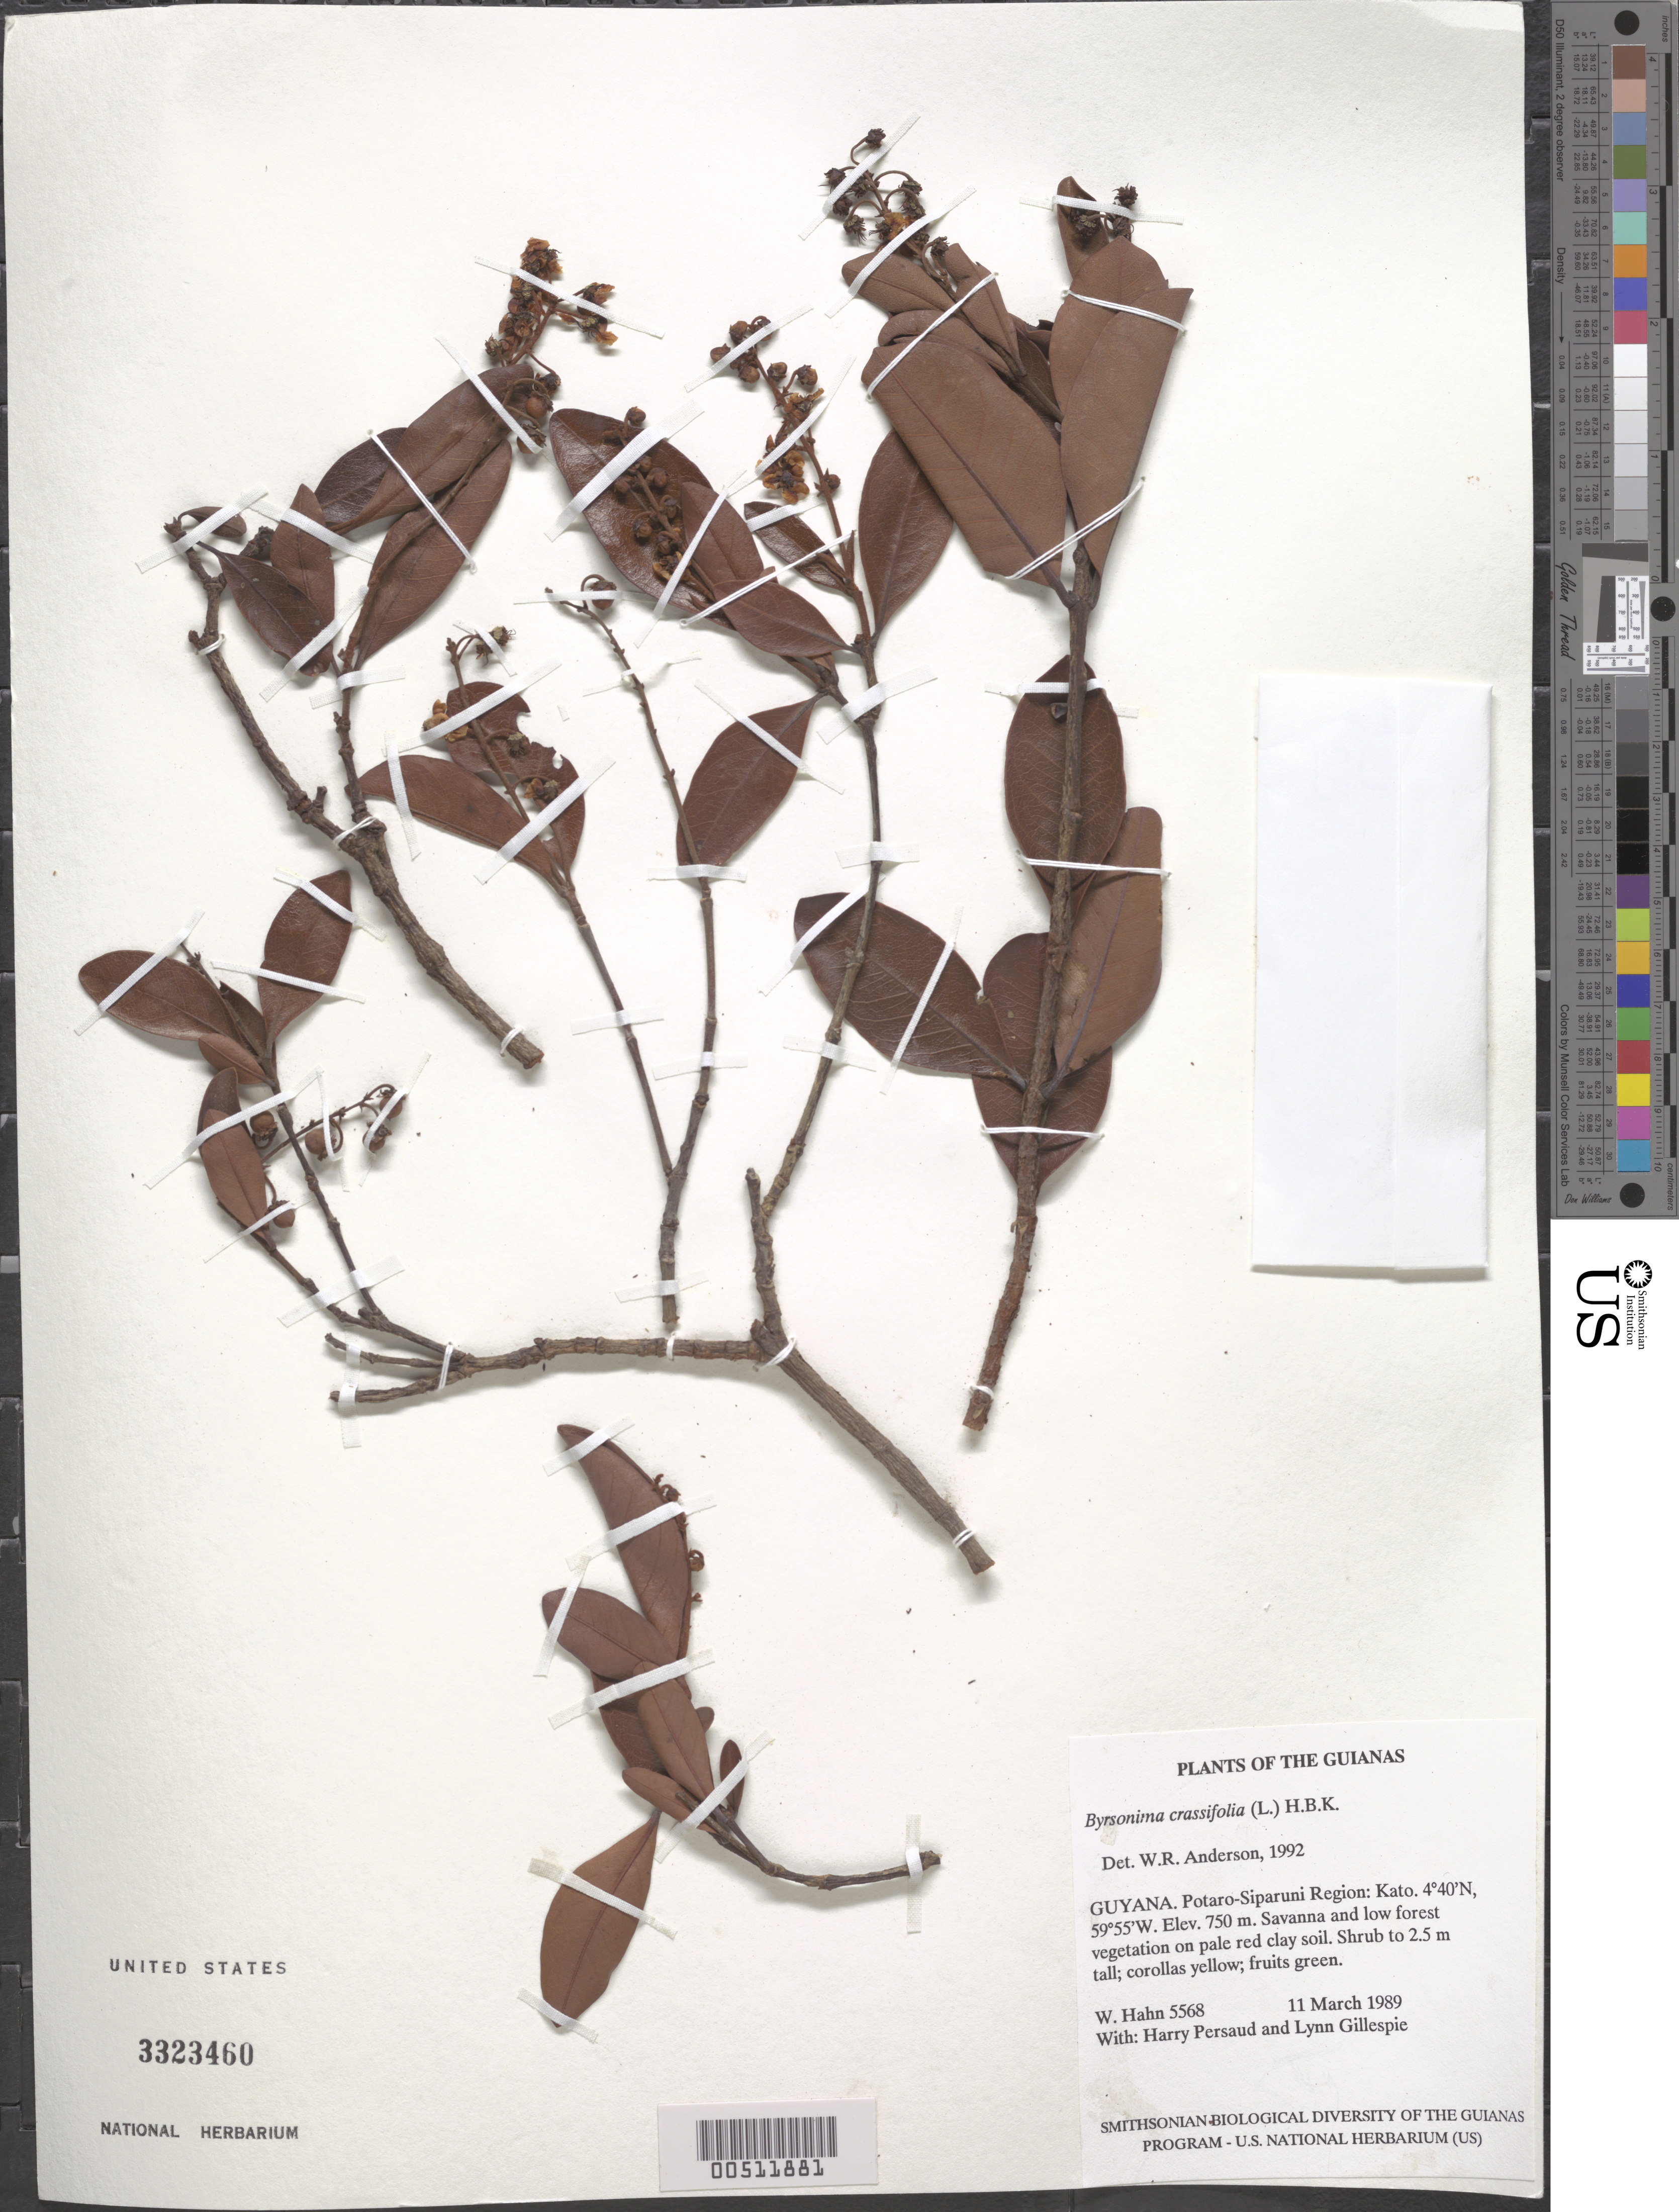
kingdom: Plantae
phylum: Tracheophyta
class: Magnoliopsida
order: Malpighiales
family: Malpighiaceae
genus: Byrsonima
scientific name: Byrsonima crassifolia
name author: (L.) Kunth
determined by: Anderson, W. R., (MICH), University of Michigan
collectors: W. Hahn, H. Persaud & L. J. Gillespie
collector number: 5568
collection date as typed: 11 March 1989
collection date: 1989-03-11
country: Guyana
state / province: Potaro-Siparuni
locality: Kato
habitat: Savanna and low forest vegetation on pale red clay soil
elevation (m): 750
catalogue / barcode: US 3323460